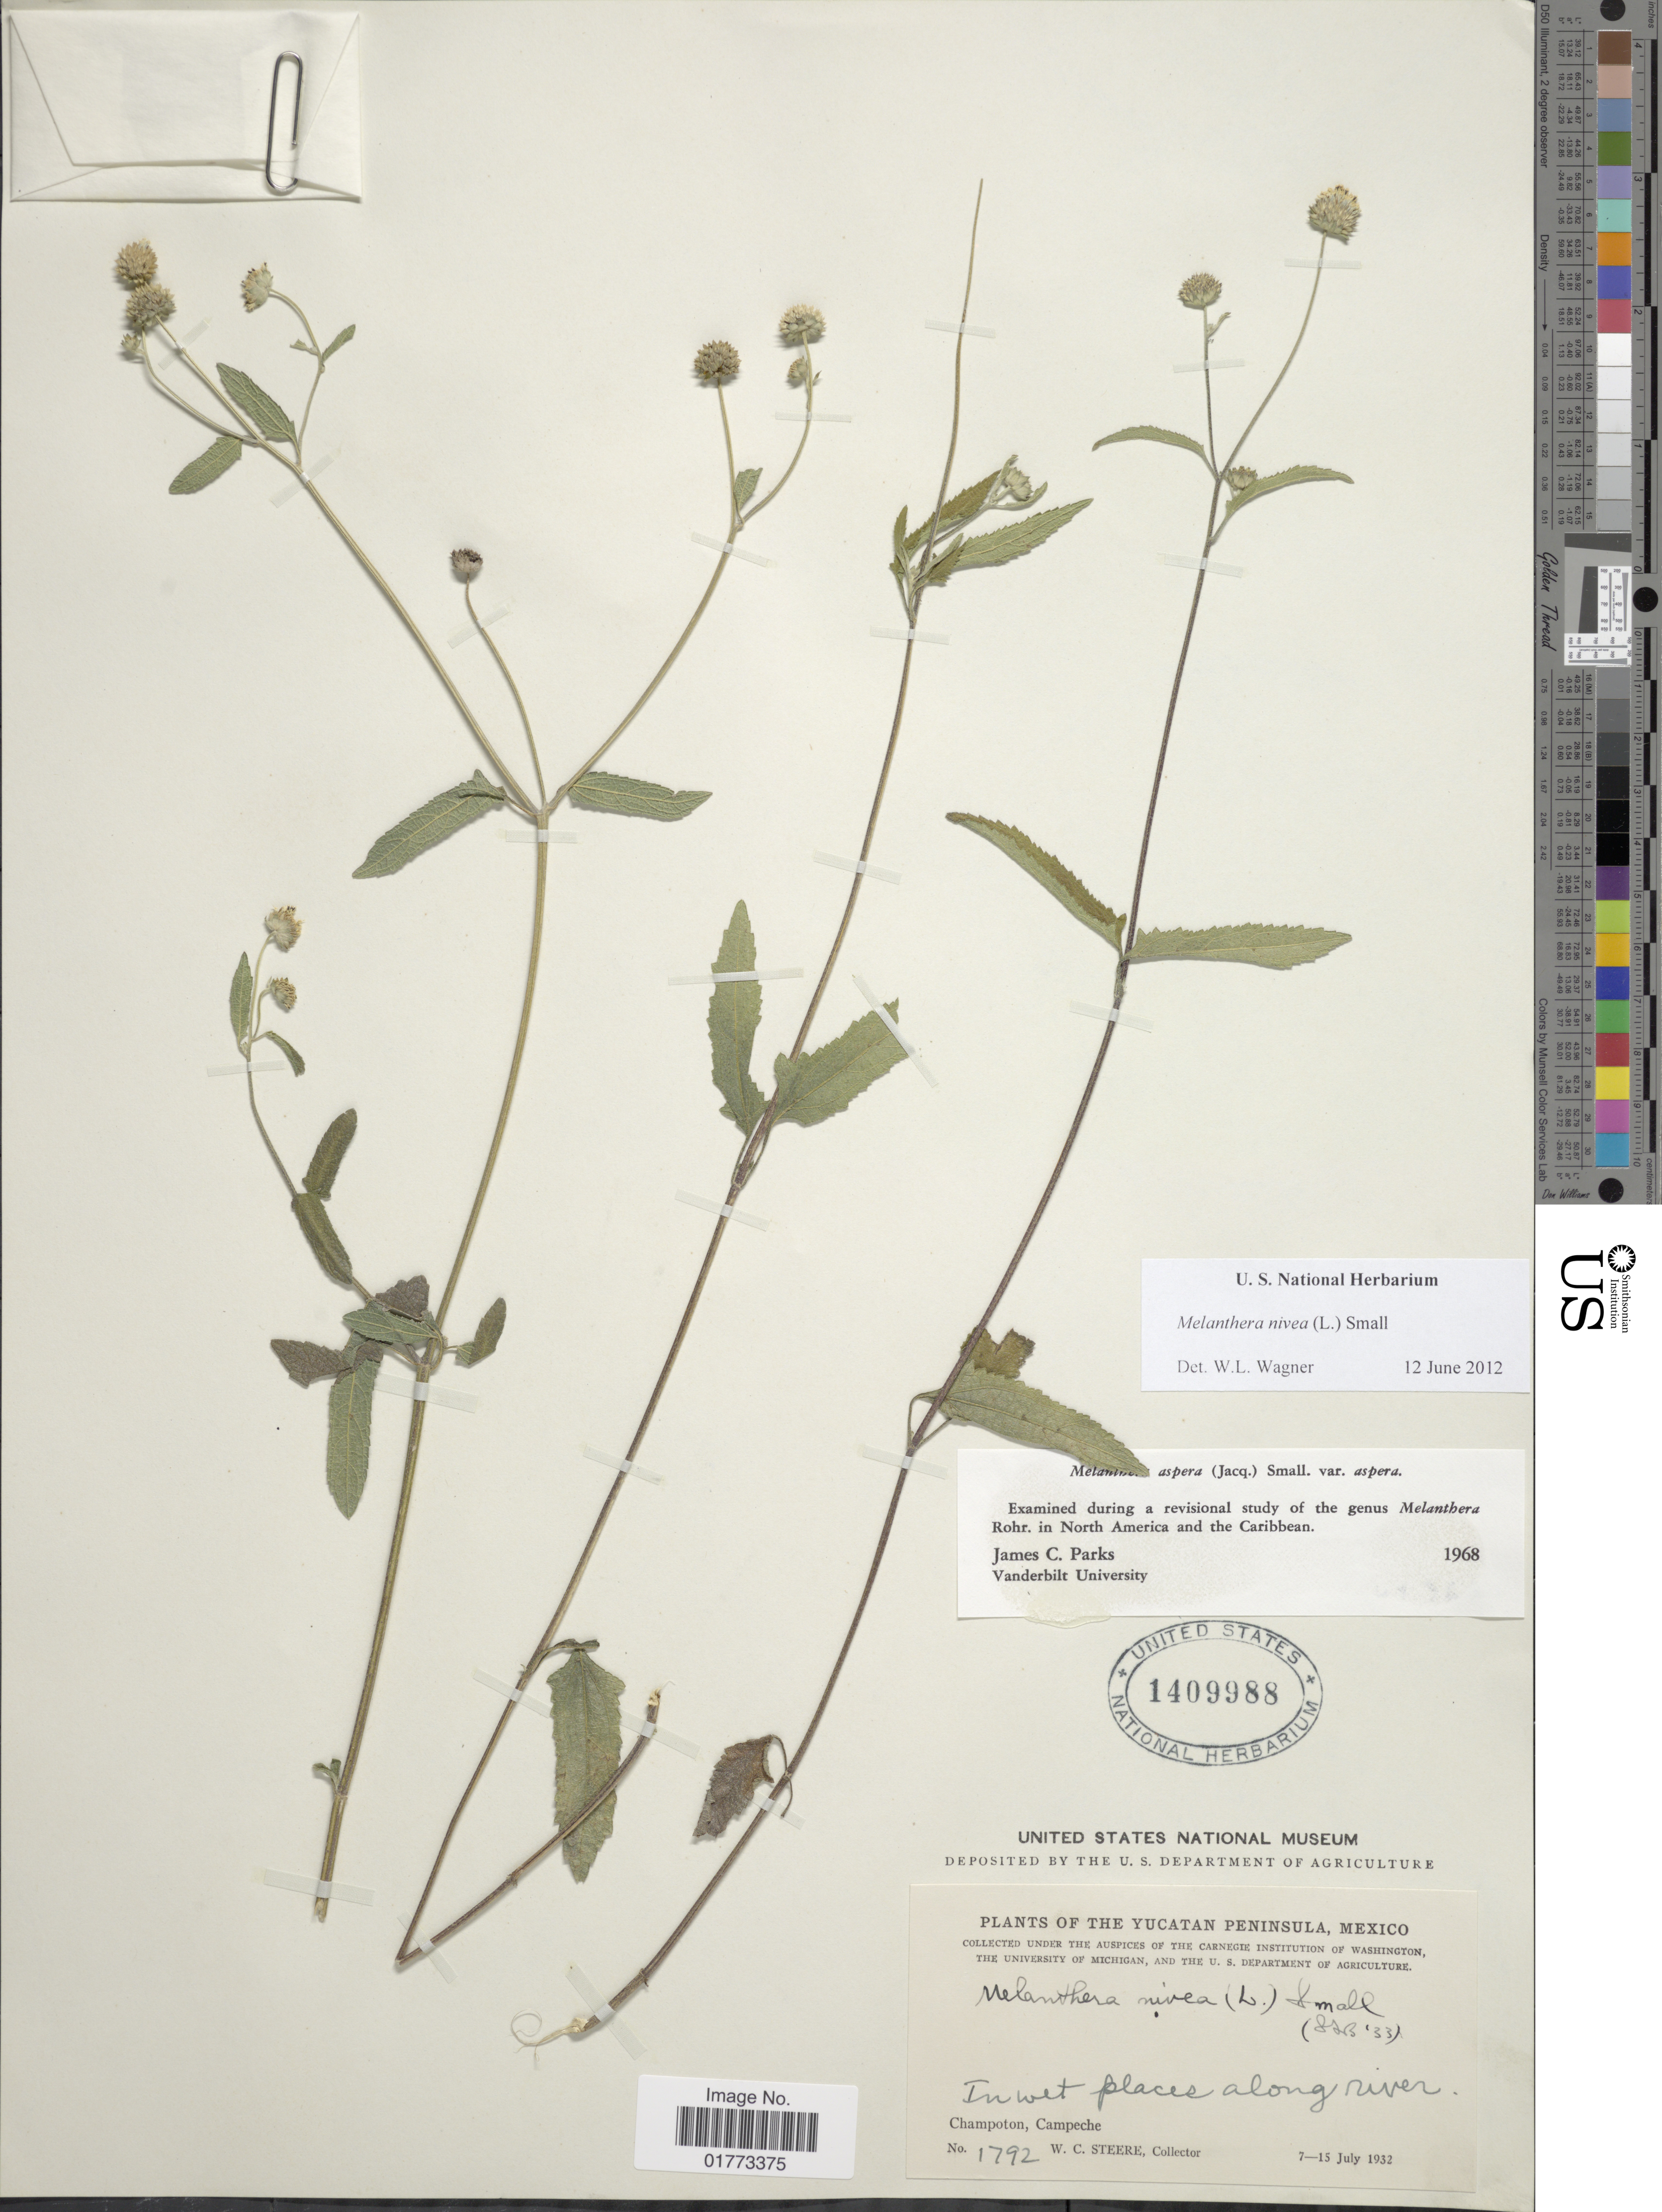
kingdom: Plantae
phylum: Tracheophyta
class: Magnoliopsida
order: Asterales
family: Asteraceae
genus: Melanthera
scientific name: Melanthera nivea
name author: (L.) Small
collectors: W. C. Steere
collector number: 1792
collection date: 1932-07-07/1932-07-15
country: Mexico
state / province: Campeche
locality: Yucatan Peninsula, In wet places along river, Champoton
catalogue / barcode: US 1409988